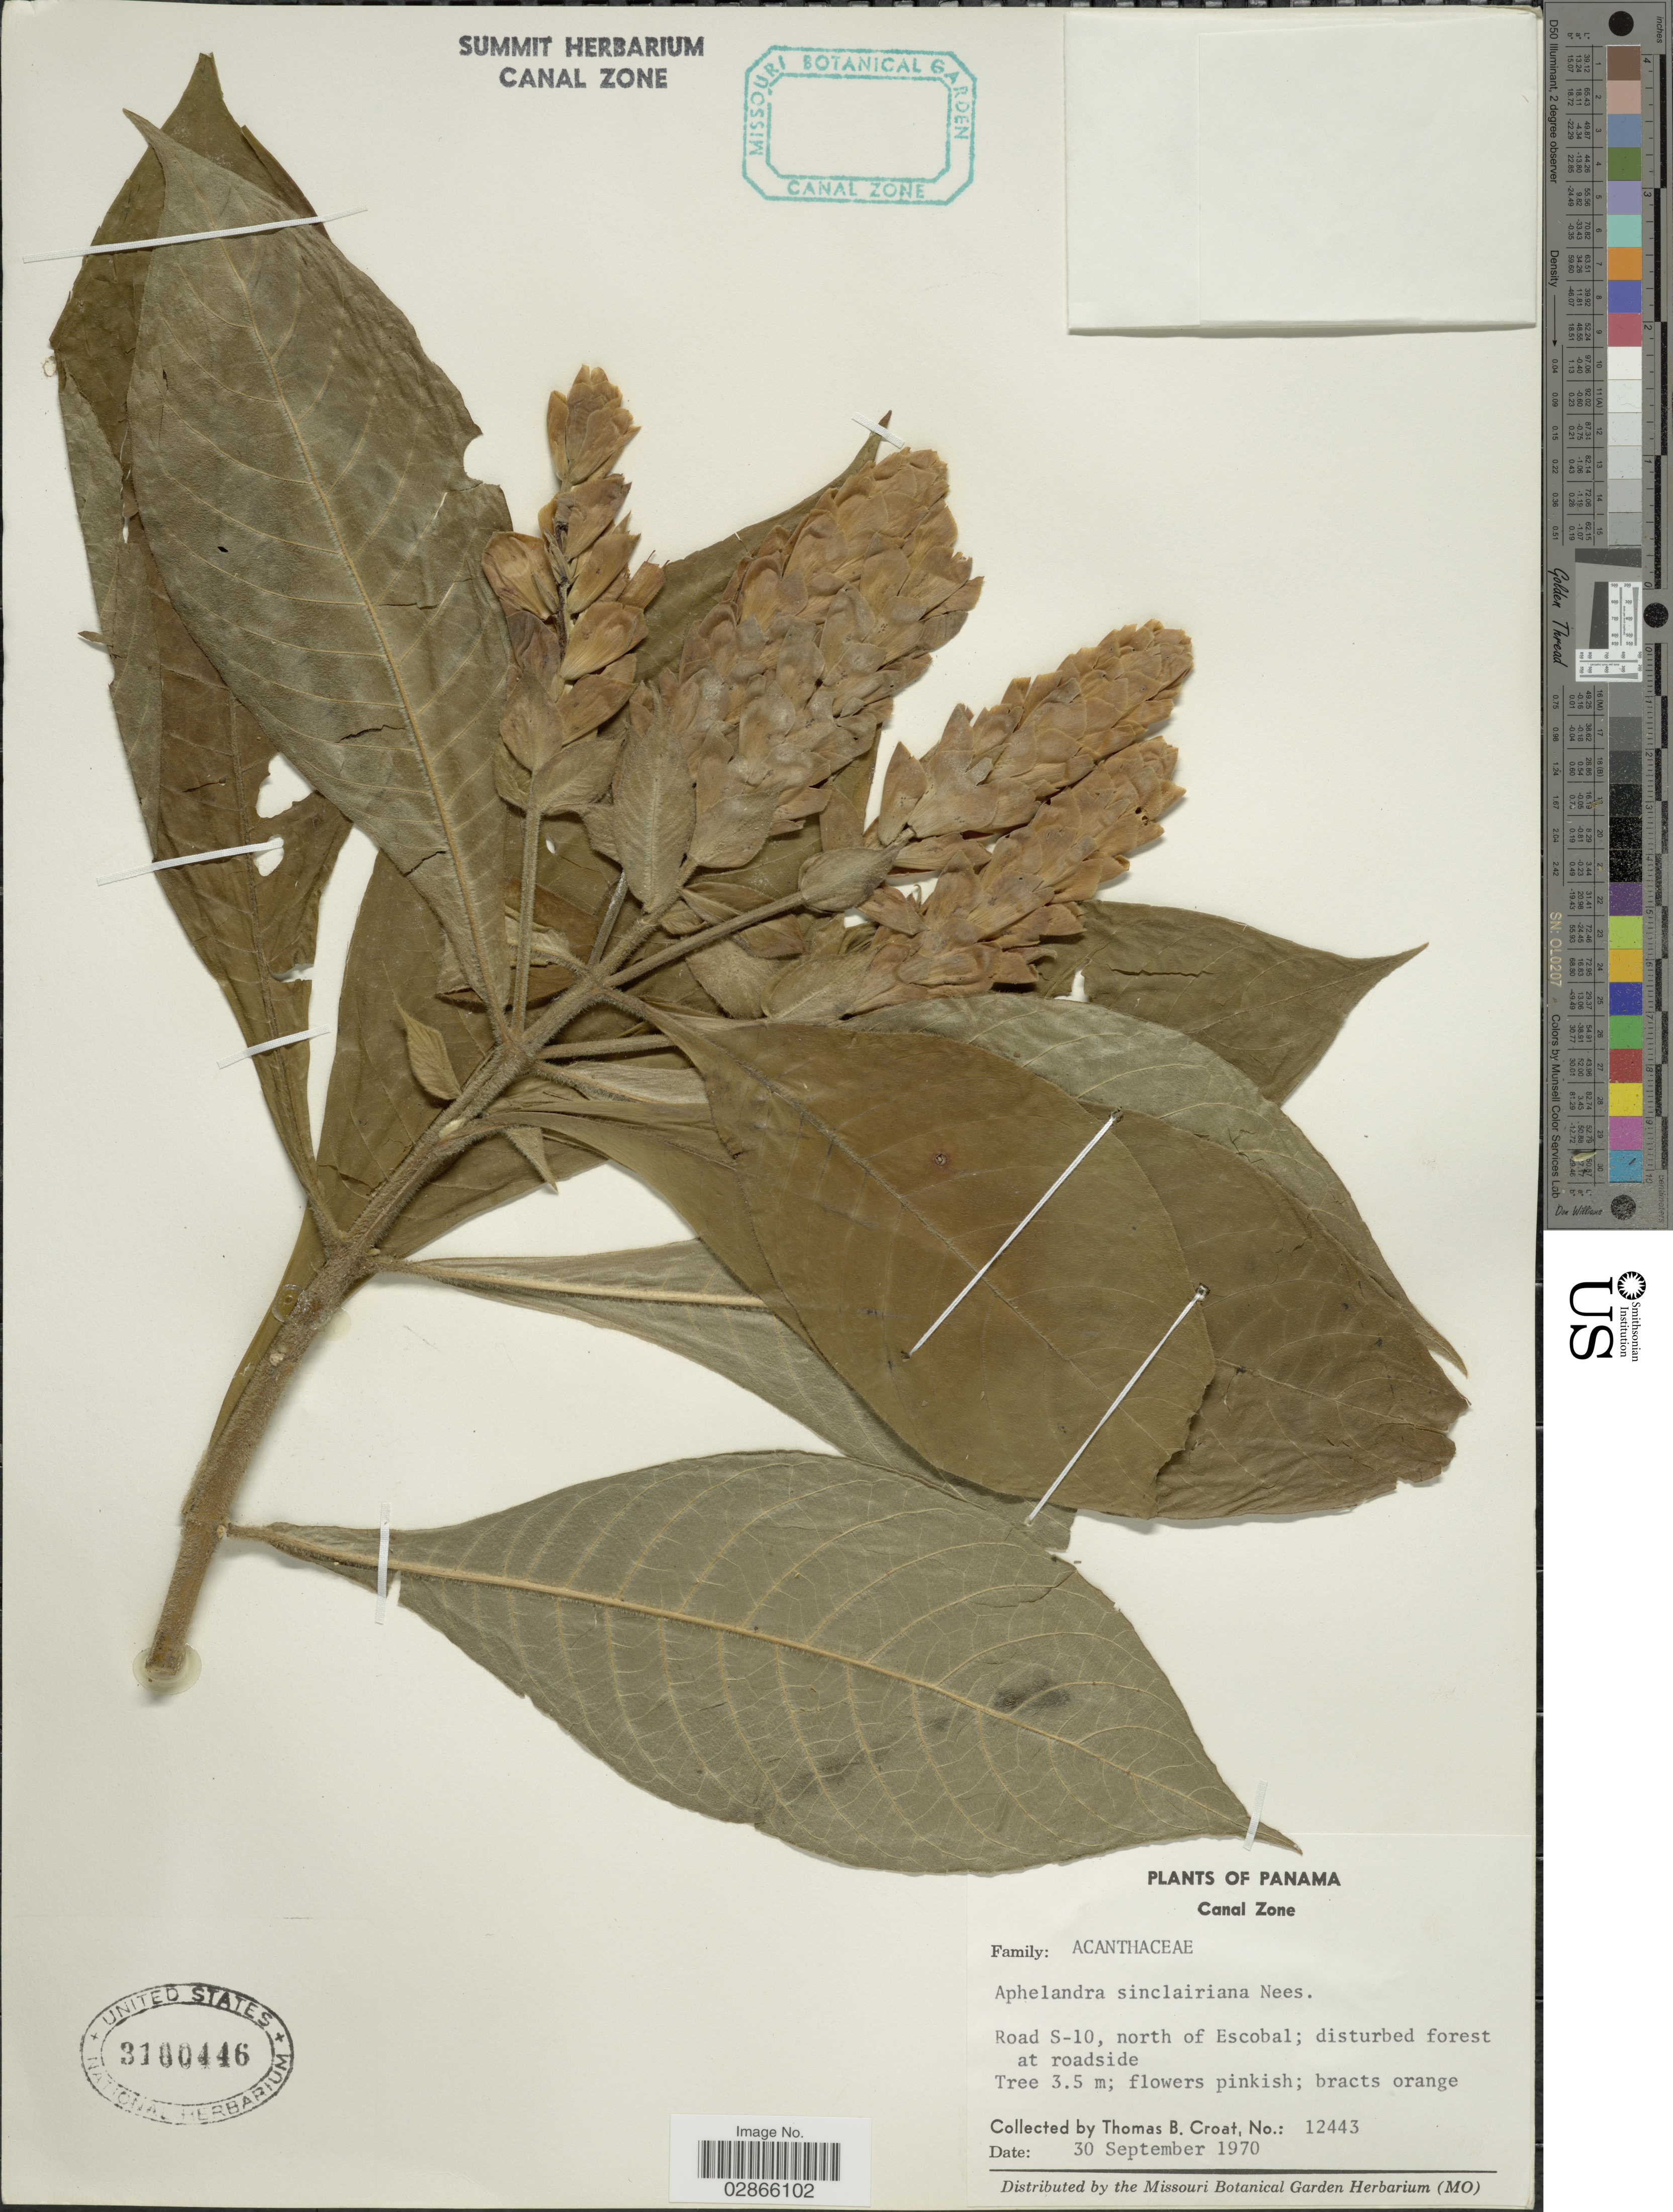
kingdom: Plantae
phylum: Tracheophyta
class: Magnoliopsida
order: Lamiales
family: Acanthaceae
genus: Aphelandra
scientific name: Aphelandra sinclairiana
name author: Nees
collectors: T. B. Croat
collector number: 12443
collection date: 1970-09-30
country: Panama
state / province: Colón / Panamá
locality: Canal Zone. Road S-10, north of Escobal.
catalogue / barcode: US 3100446